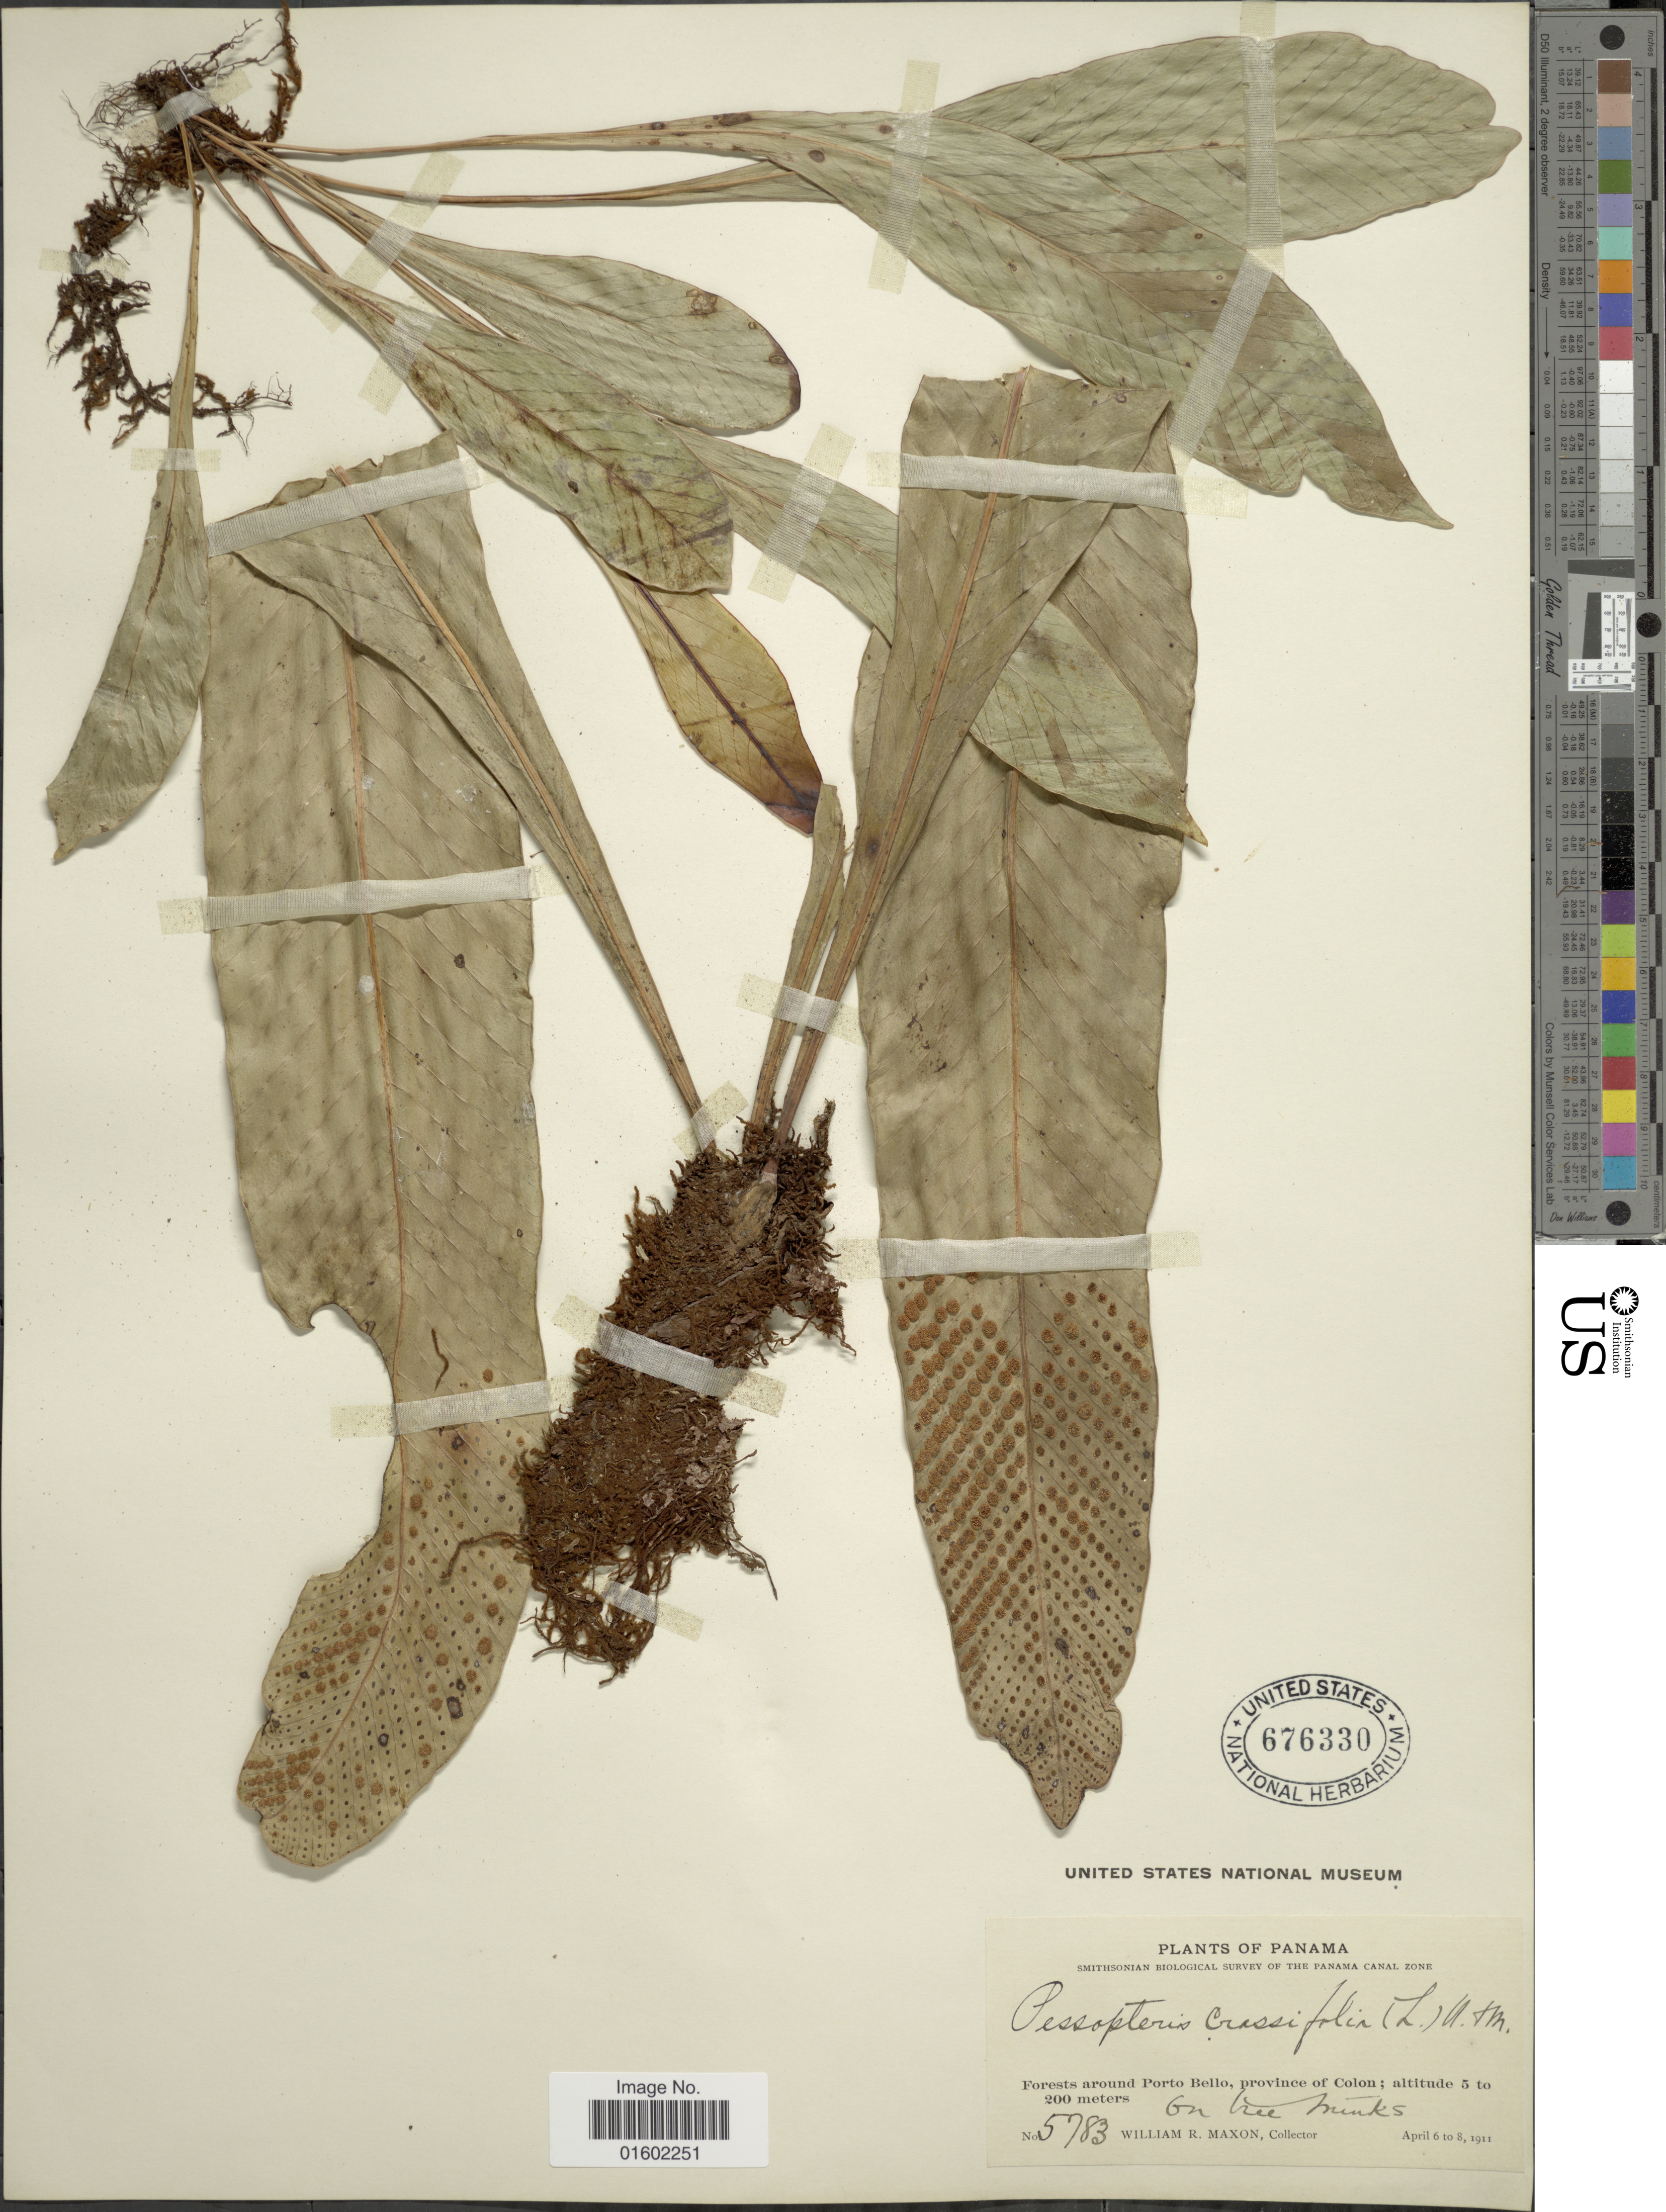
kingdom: Plantae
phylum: Tracheophyta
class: Polypodiopsida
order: Polypodiales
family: Polypodiaceae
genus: Niphidium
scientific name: Niphidium crassifolium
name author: (L.) Lellinger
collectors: W. R. Maxon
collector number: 5783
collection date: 1911-04-06/1911-04-08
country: Panama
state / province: Colón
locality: Forest around Porto Bello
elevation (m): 5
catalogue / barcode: US 676330